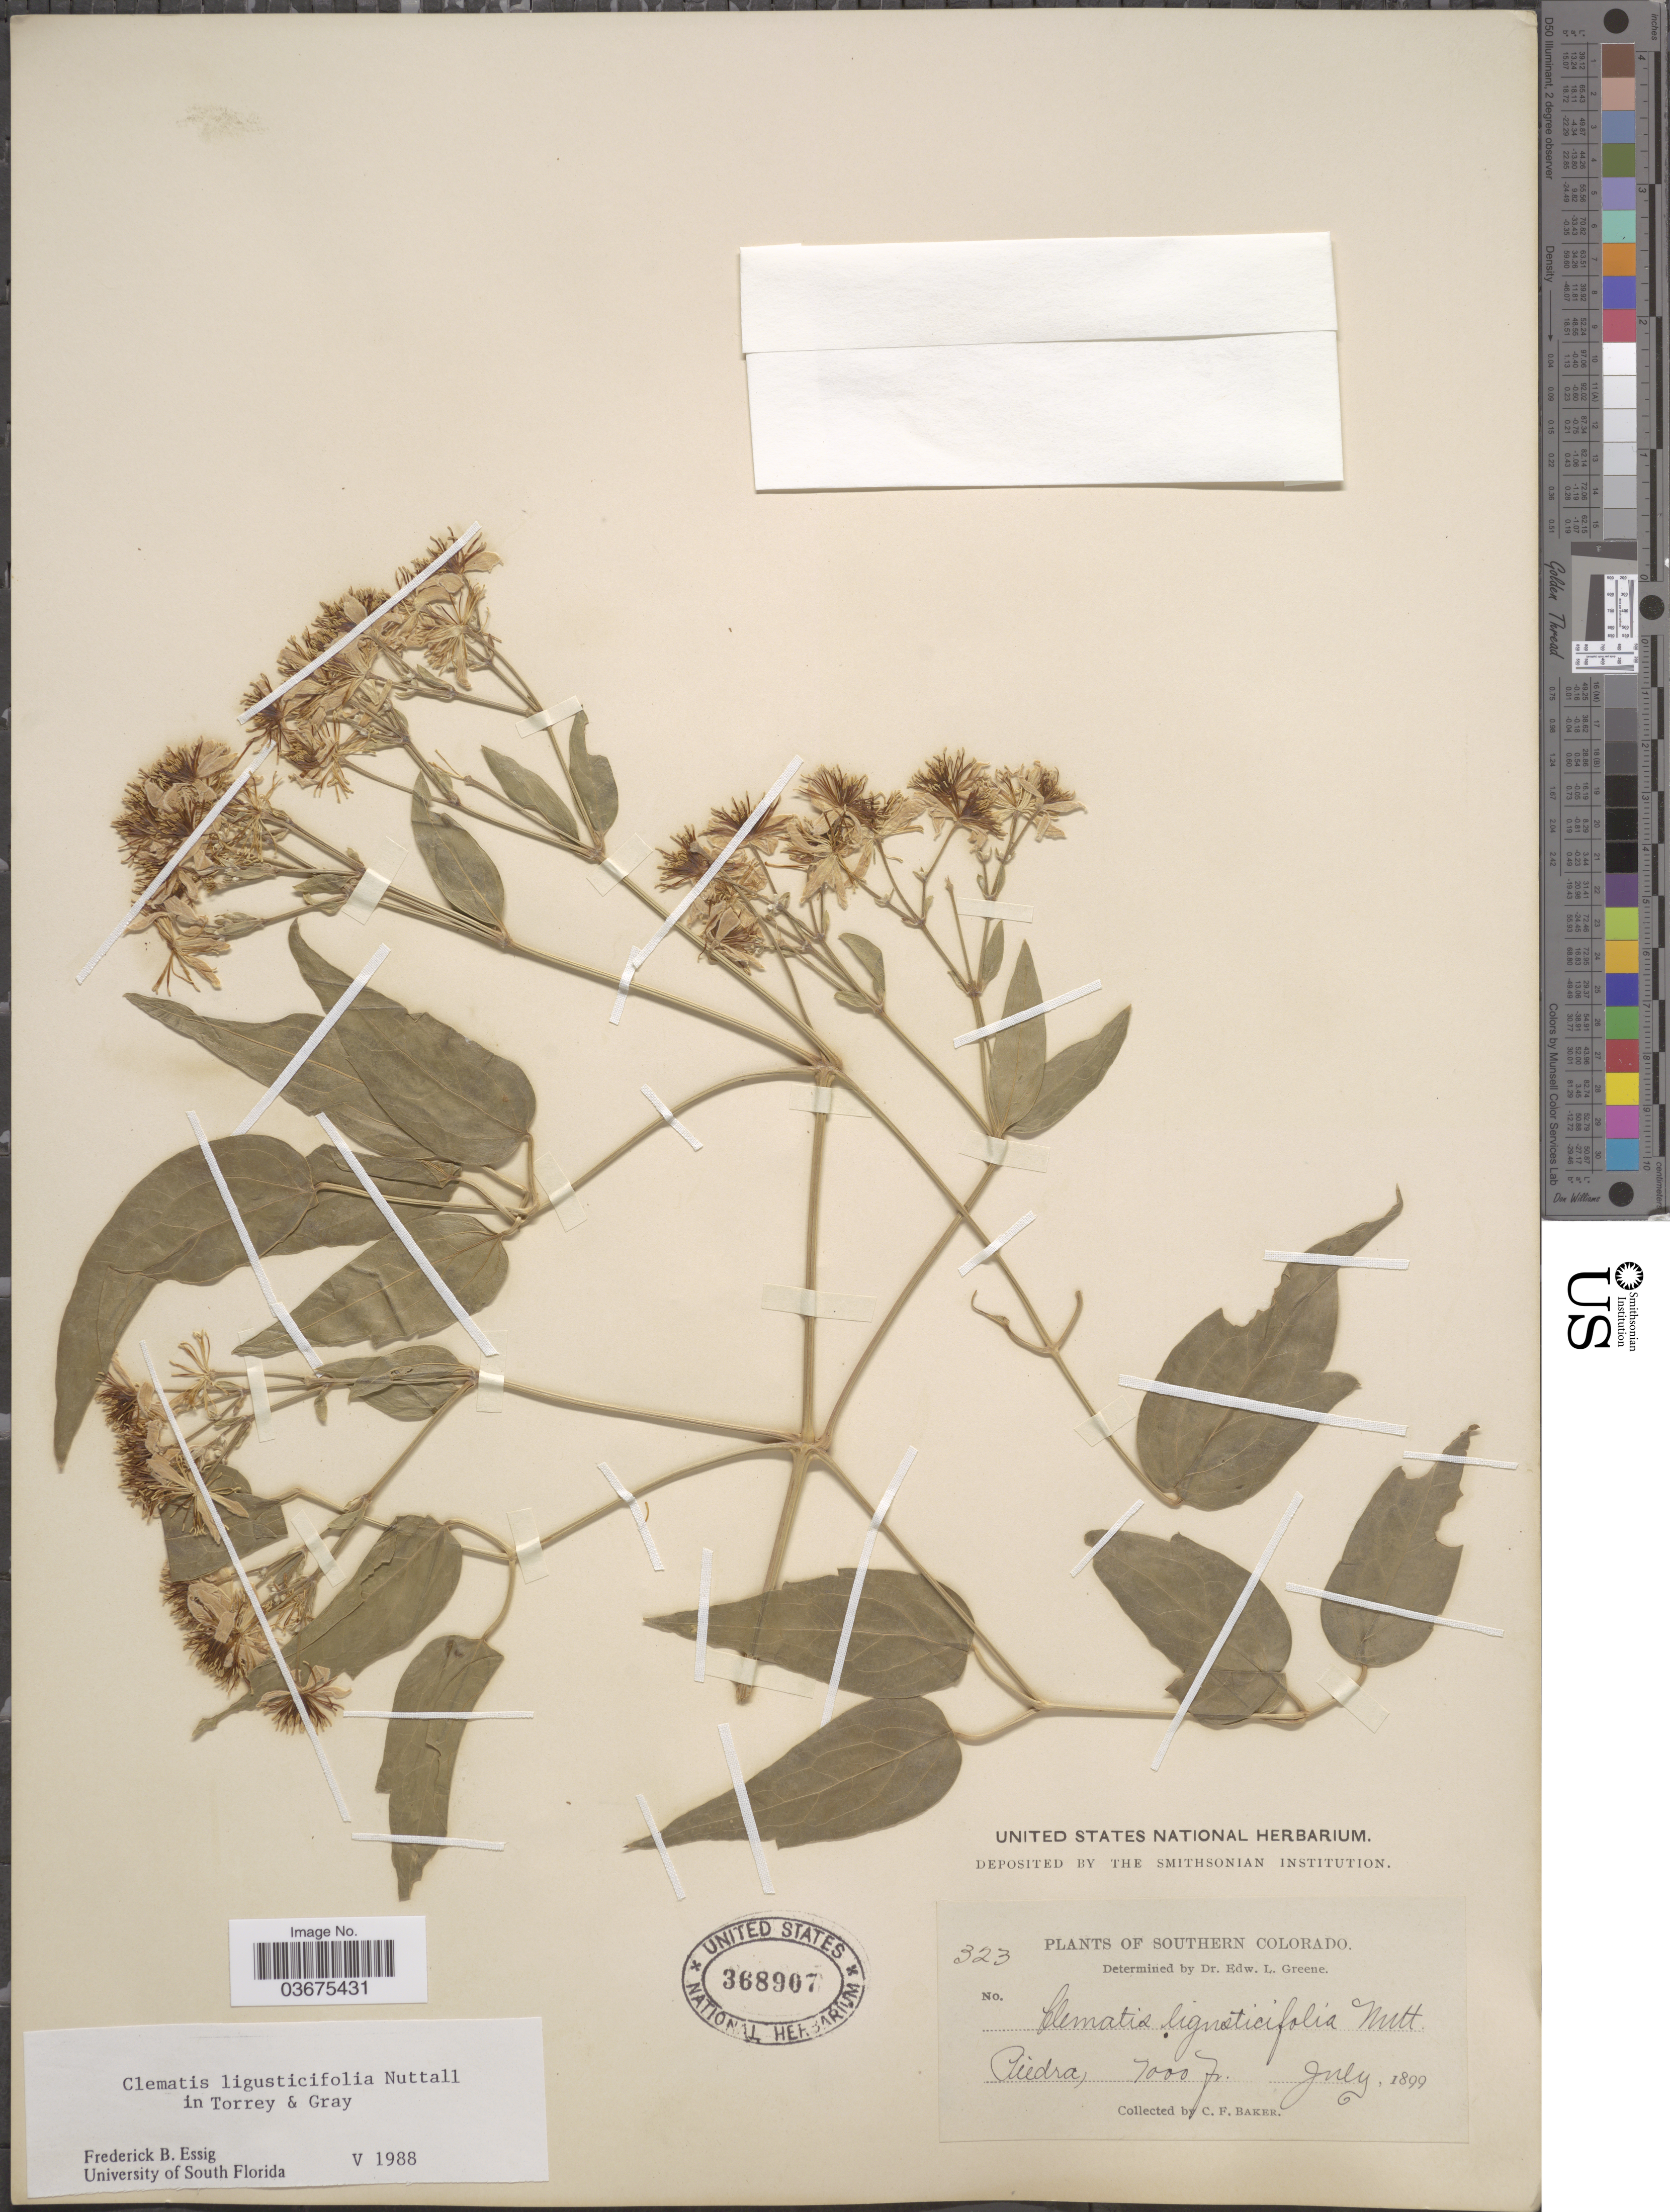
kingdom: Plantae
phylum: Tracheophyta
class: Magnoliopsida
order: Ranunculales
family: Ranunculaceae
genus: Clematis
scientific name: Clematis ligusticifolia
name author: Nutt.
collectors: C. F. Baker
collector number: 323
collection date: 1899-07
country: United States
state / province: Colorado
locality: Southern Colorado. Piedra.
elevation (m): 2134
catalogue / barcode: US 368907